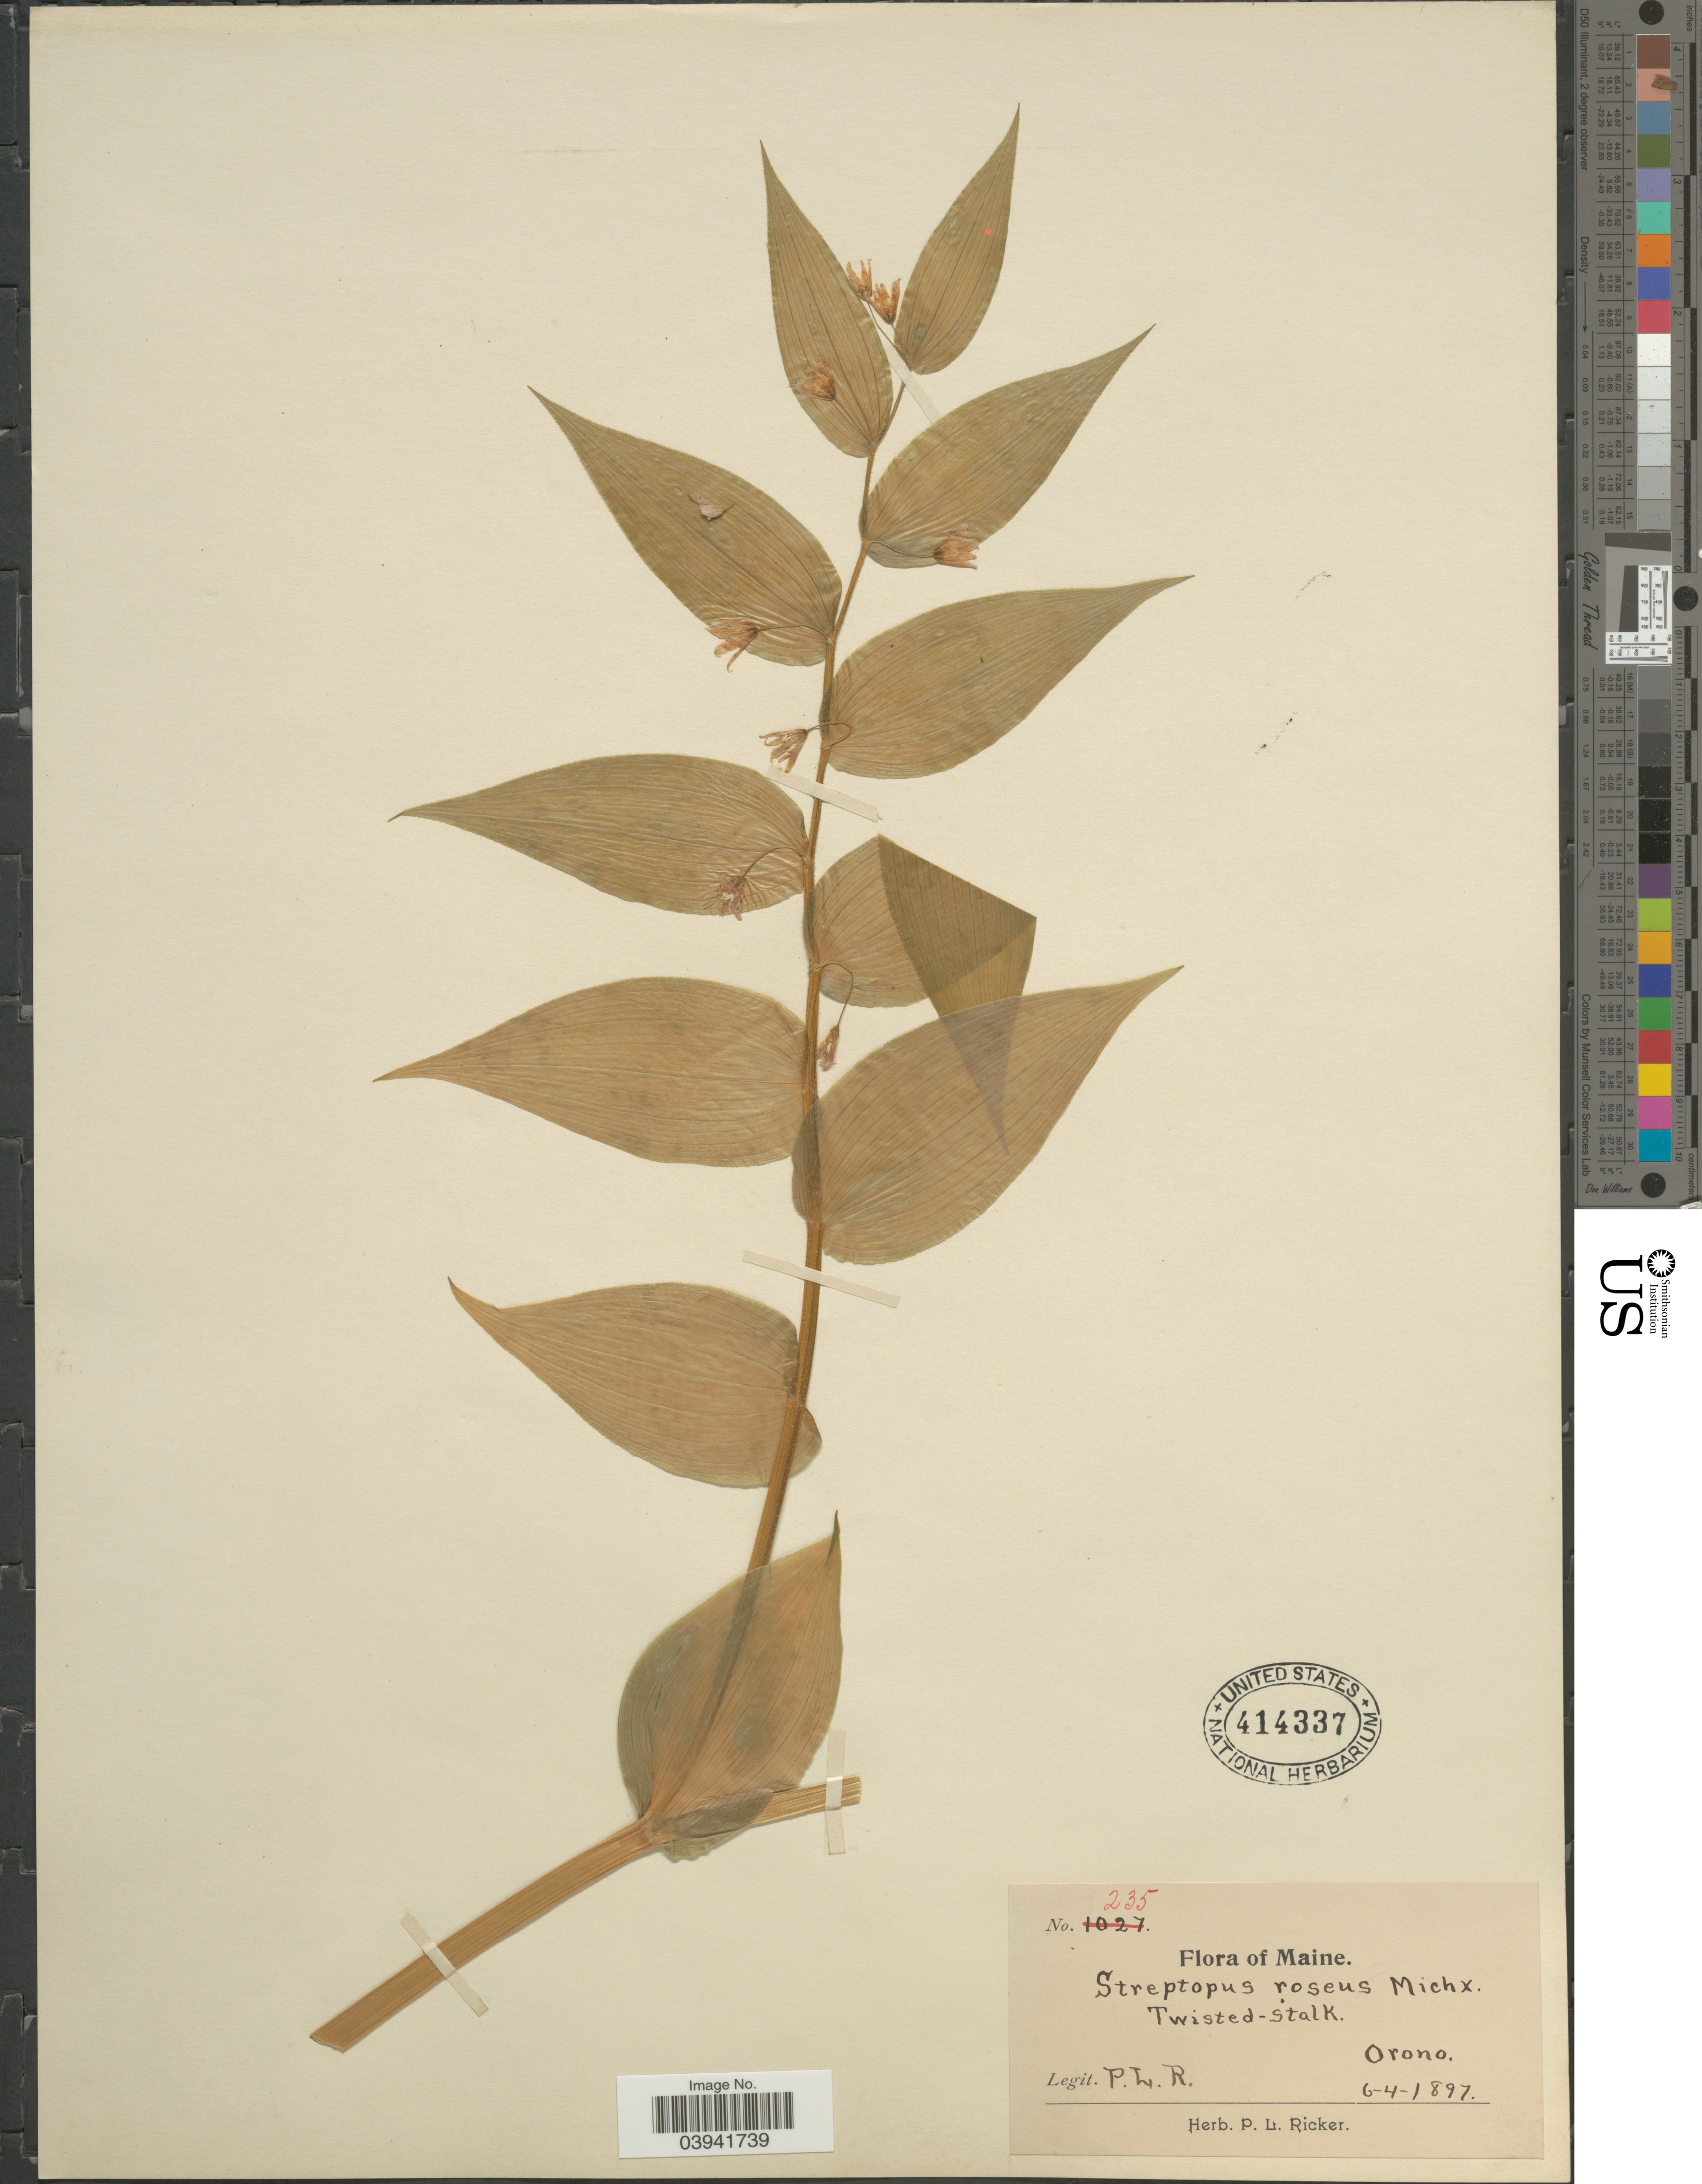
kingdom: Plantae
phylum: Tracheophyta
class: Liliopsida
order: Liliales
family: Liliaceae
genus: Streptopus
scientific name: Streptopus roseus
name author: Michx.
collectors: P. Ricker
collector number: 235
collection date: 1897-06-04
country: United States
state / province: Maine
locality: Orono.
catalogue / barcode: US 414337